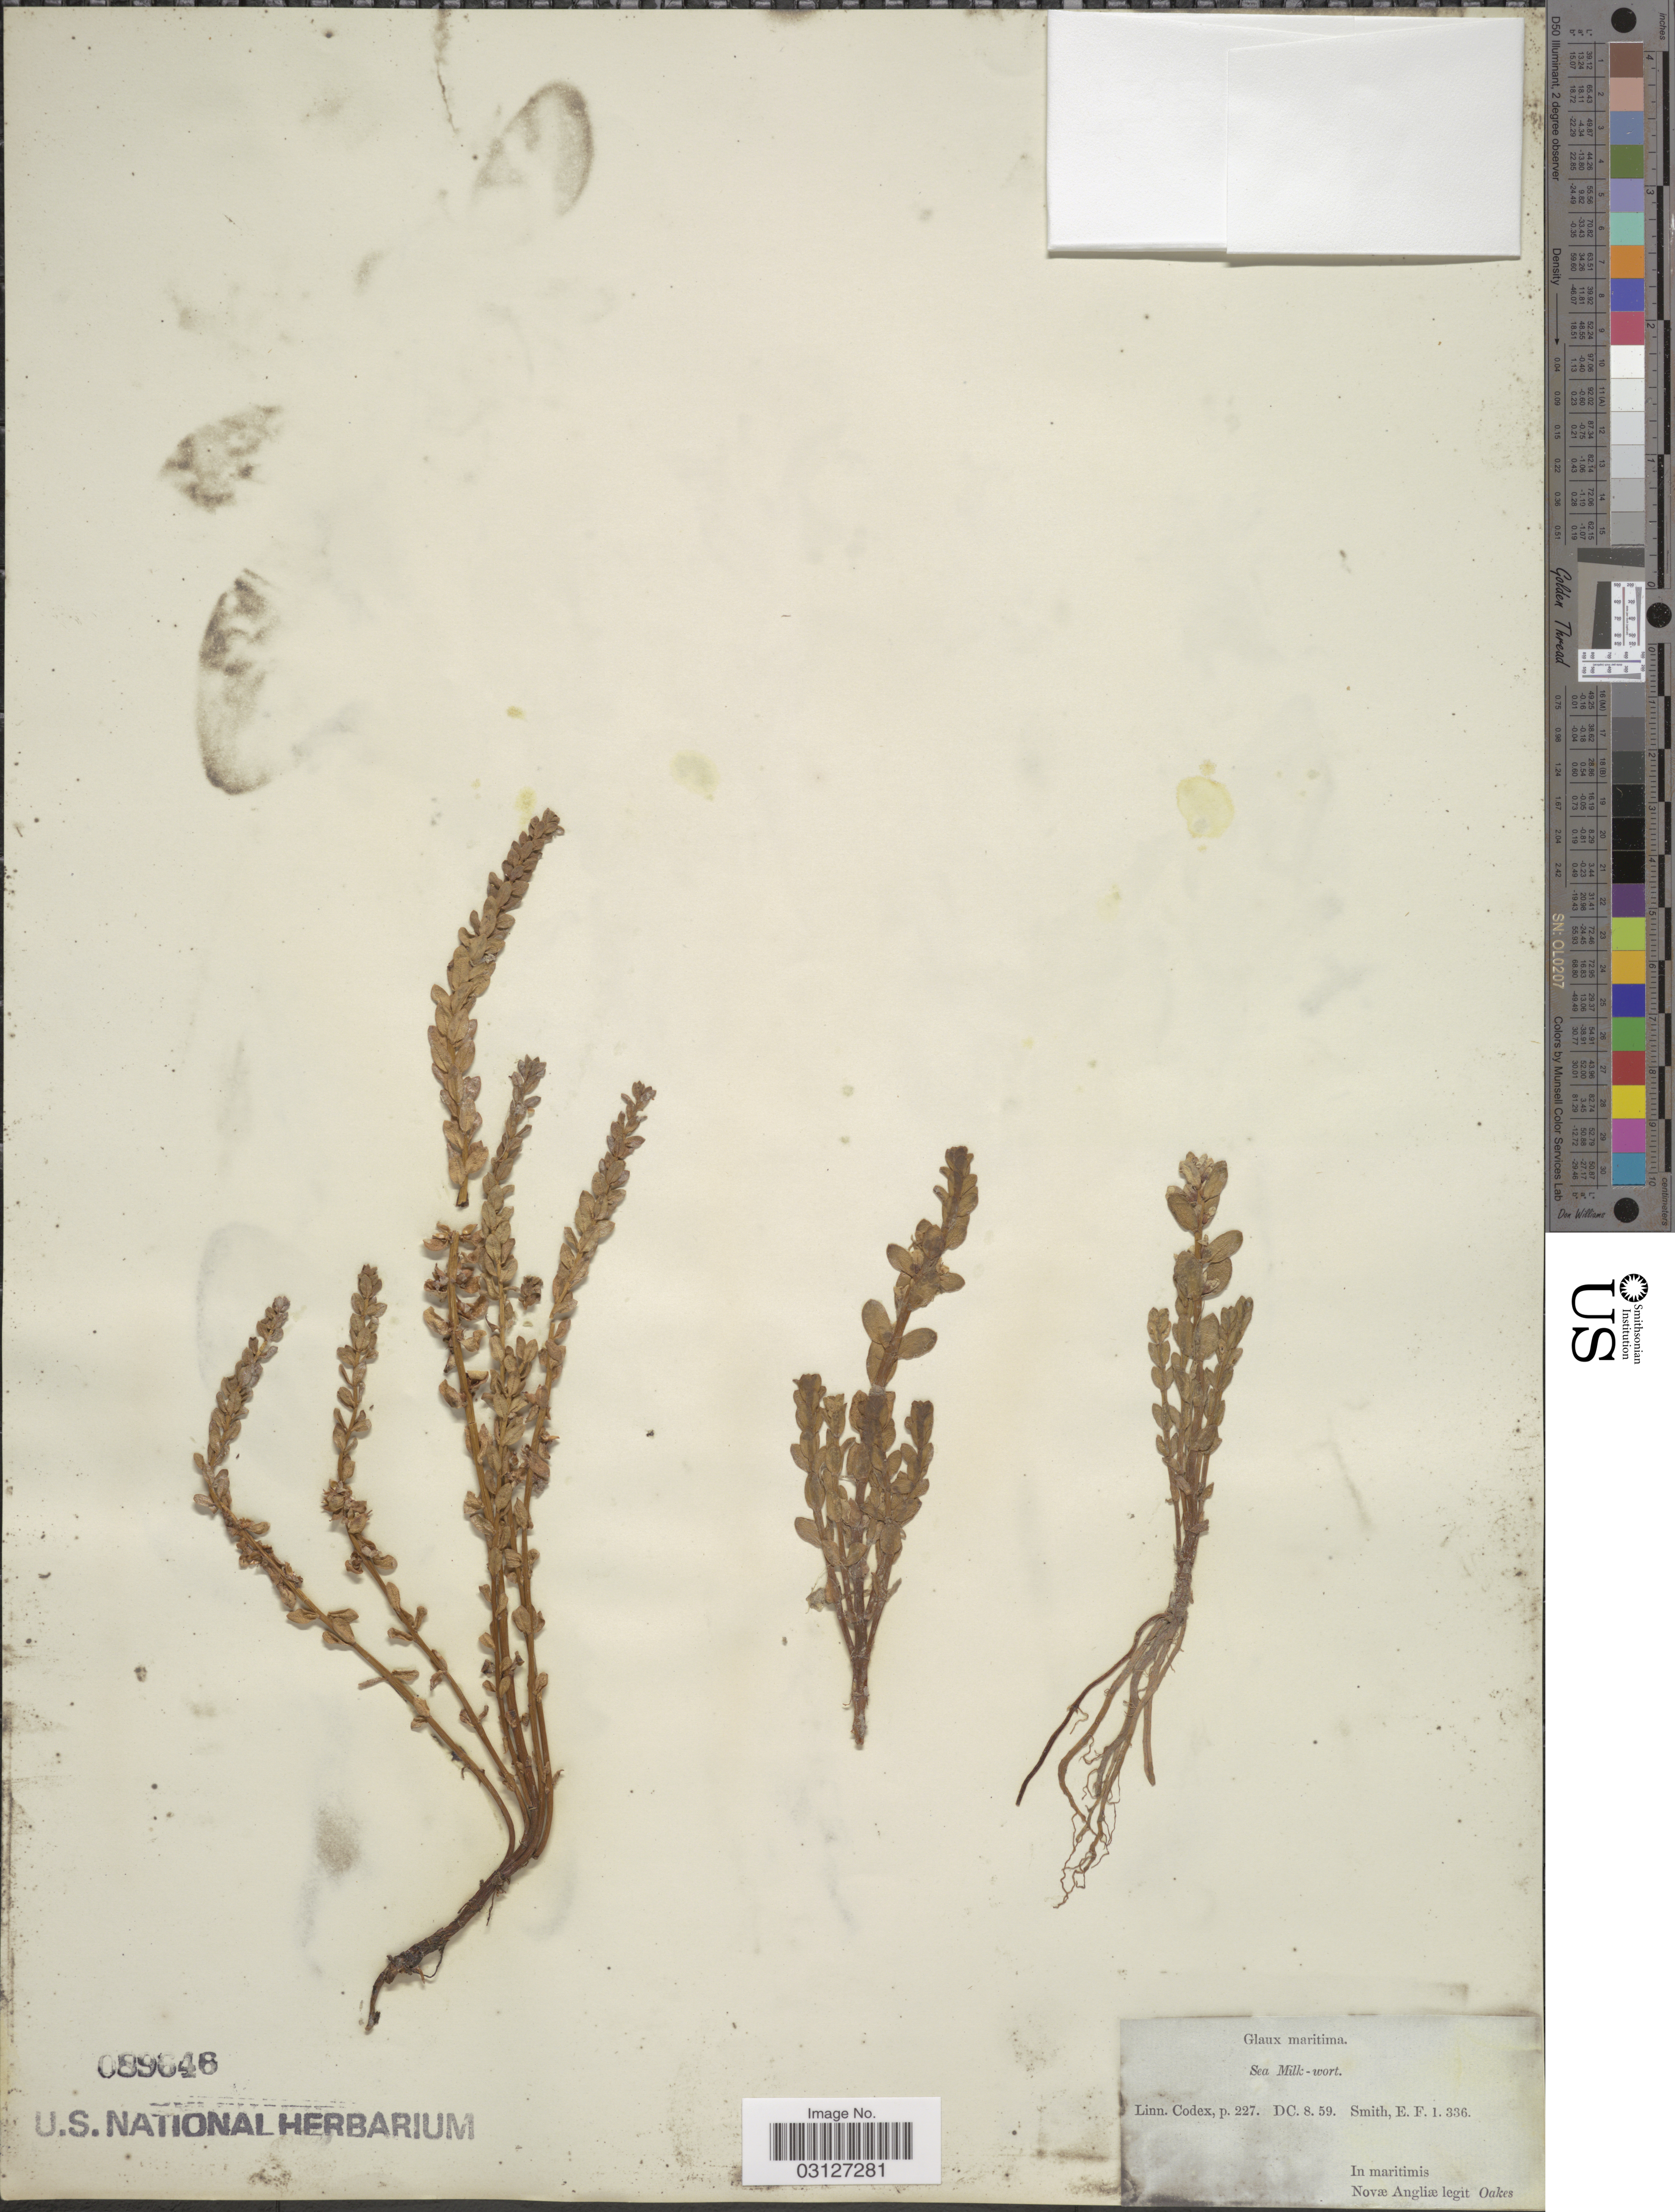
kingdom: Plantae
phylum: Tracheophyta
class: Magnoliopsida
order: Ericales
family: Primulaceae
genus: Glaux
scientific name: Glaux maritima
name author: L.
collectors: -. Oakes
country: United States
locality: In maritimis, Novæ Angliæ.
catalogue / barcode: US 89646